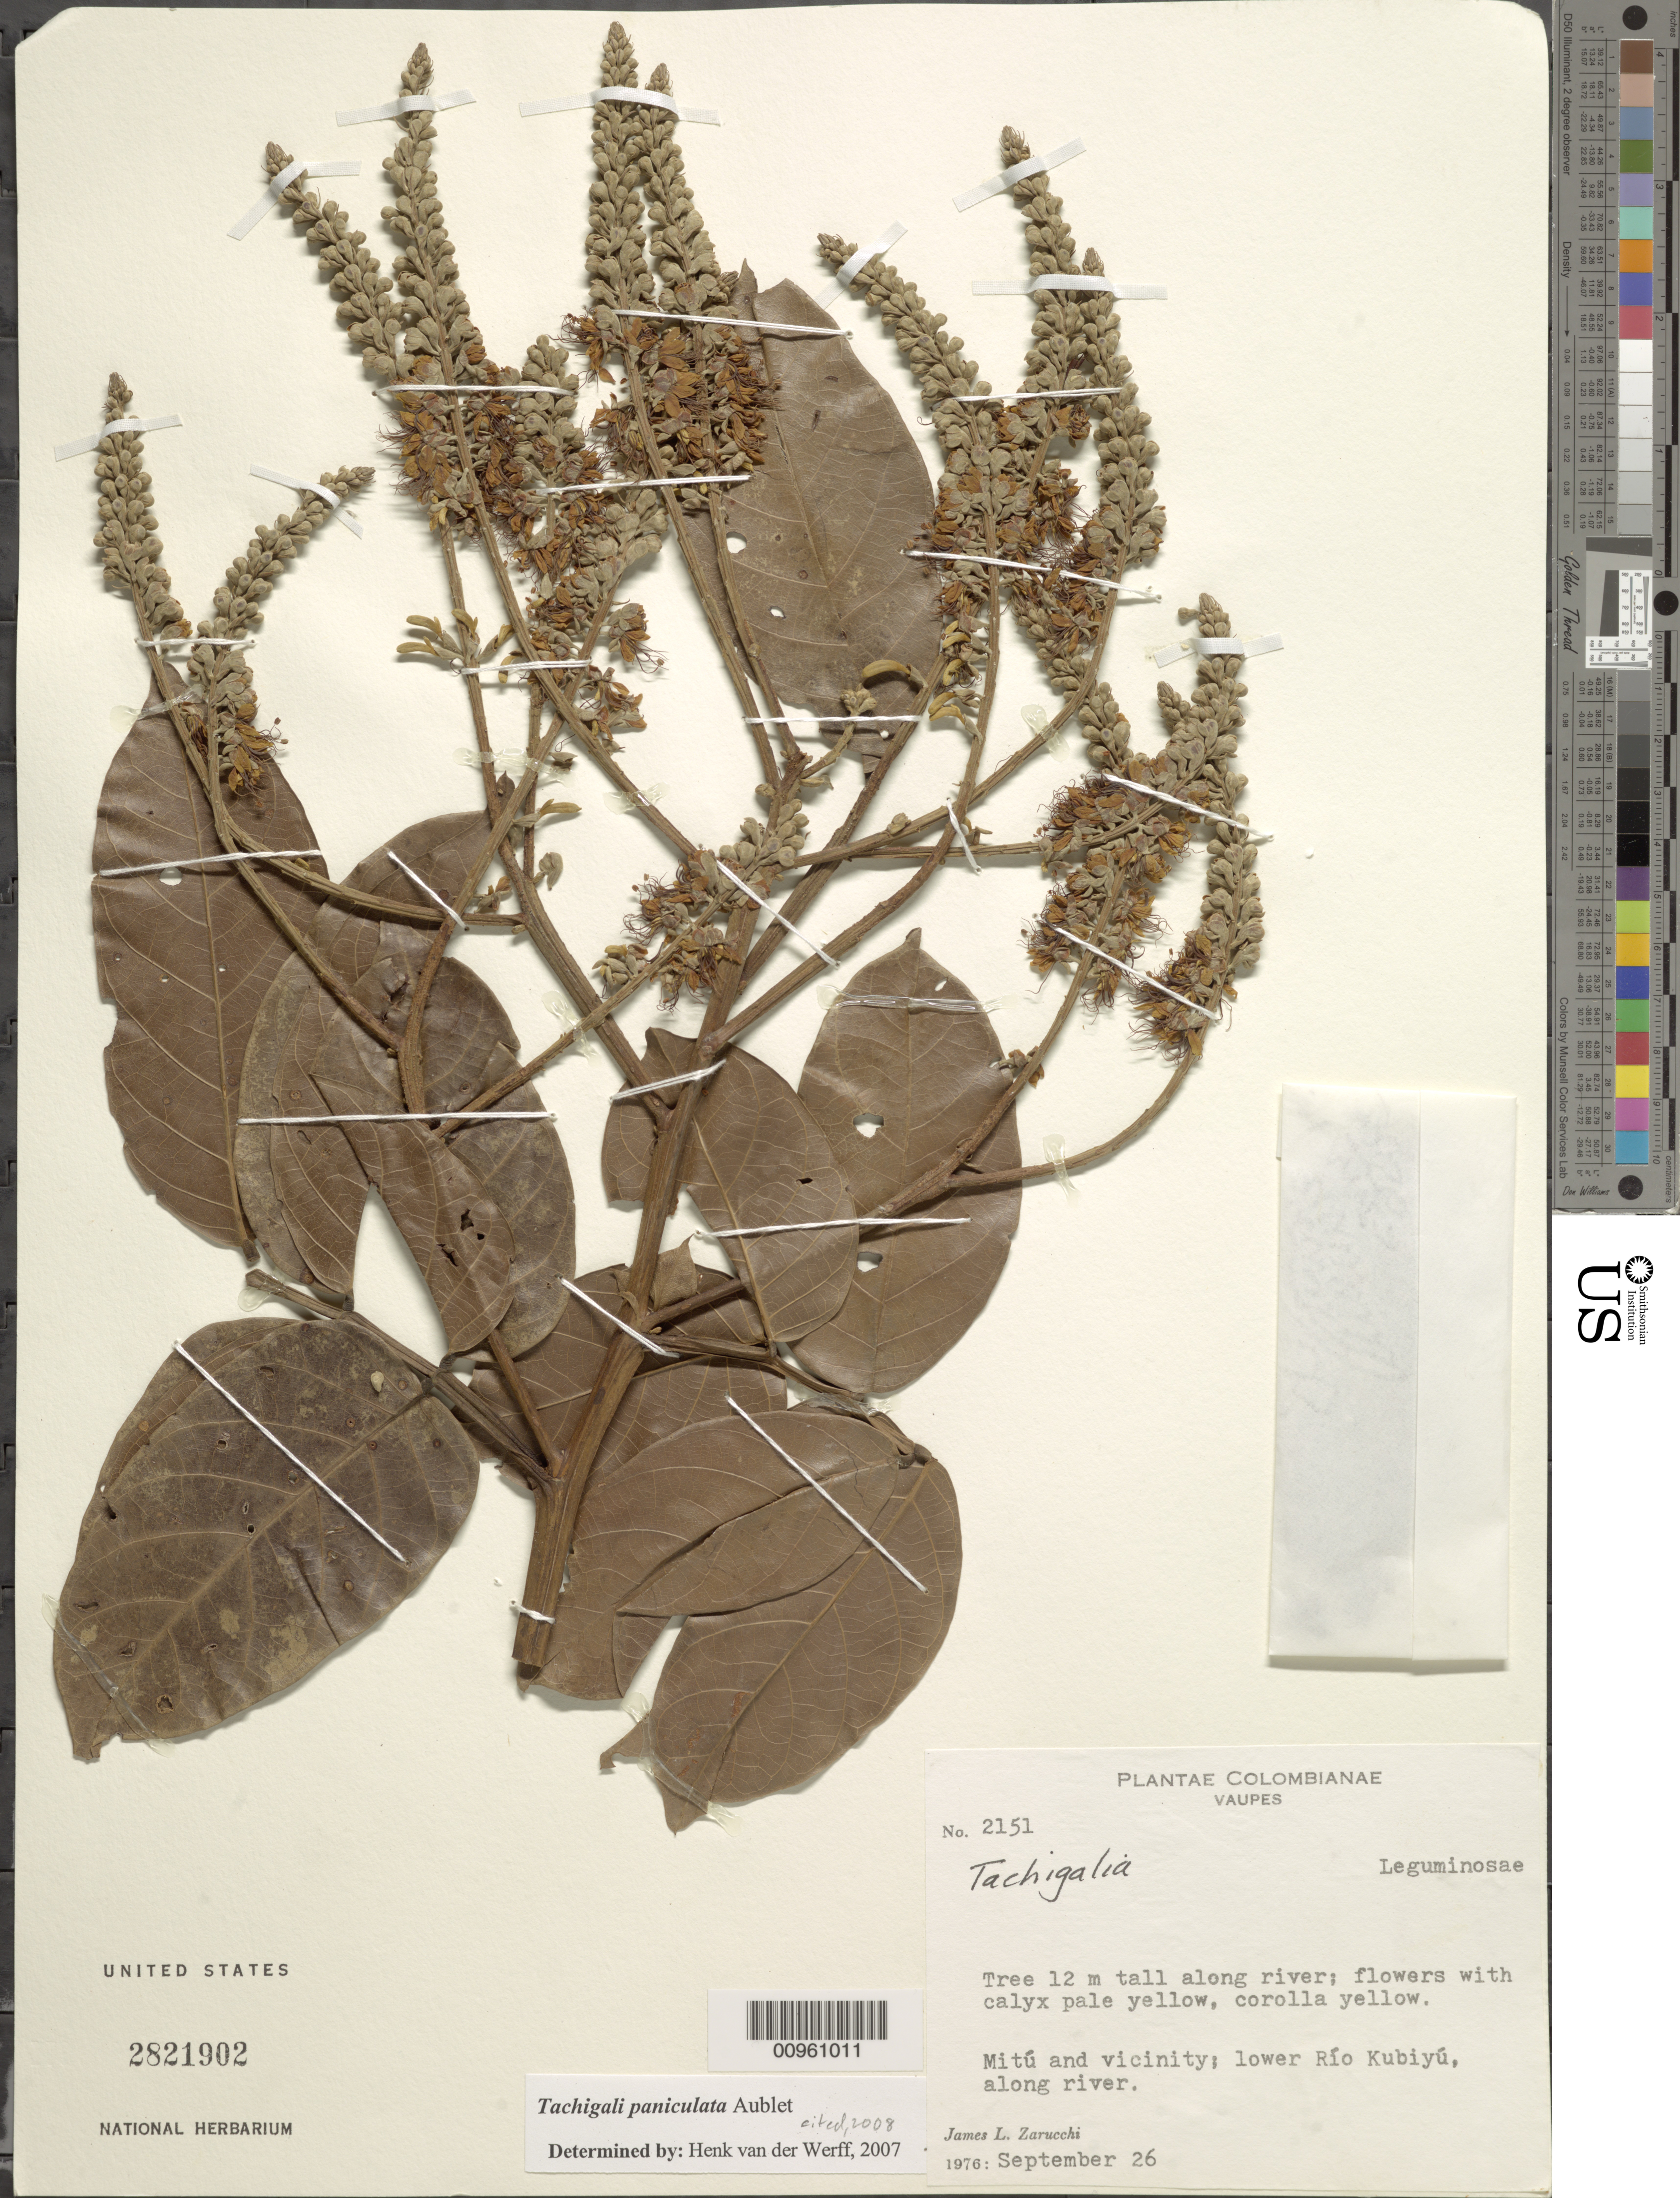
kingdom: Plantae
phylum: Tracheophyta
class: Magnoliopsida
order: Fabales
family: Fabaceae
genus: Tachigali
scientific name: Tachigali paniculata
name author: Aubl.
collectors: J. L. Zarucchi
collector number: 2151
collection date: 1976-09-26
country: Colombia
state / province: Vaupés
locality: Mitu and vicinity; lower Rio Kubiu, along river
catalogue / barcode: US 2821902